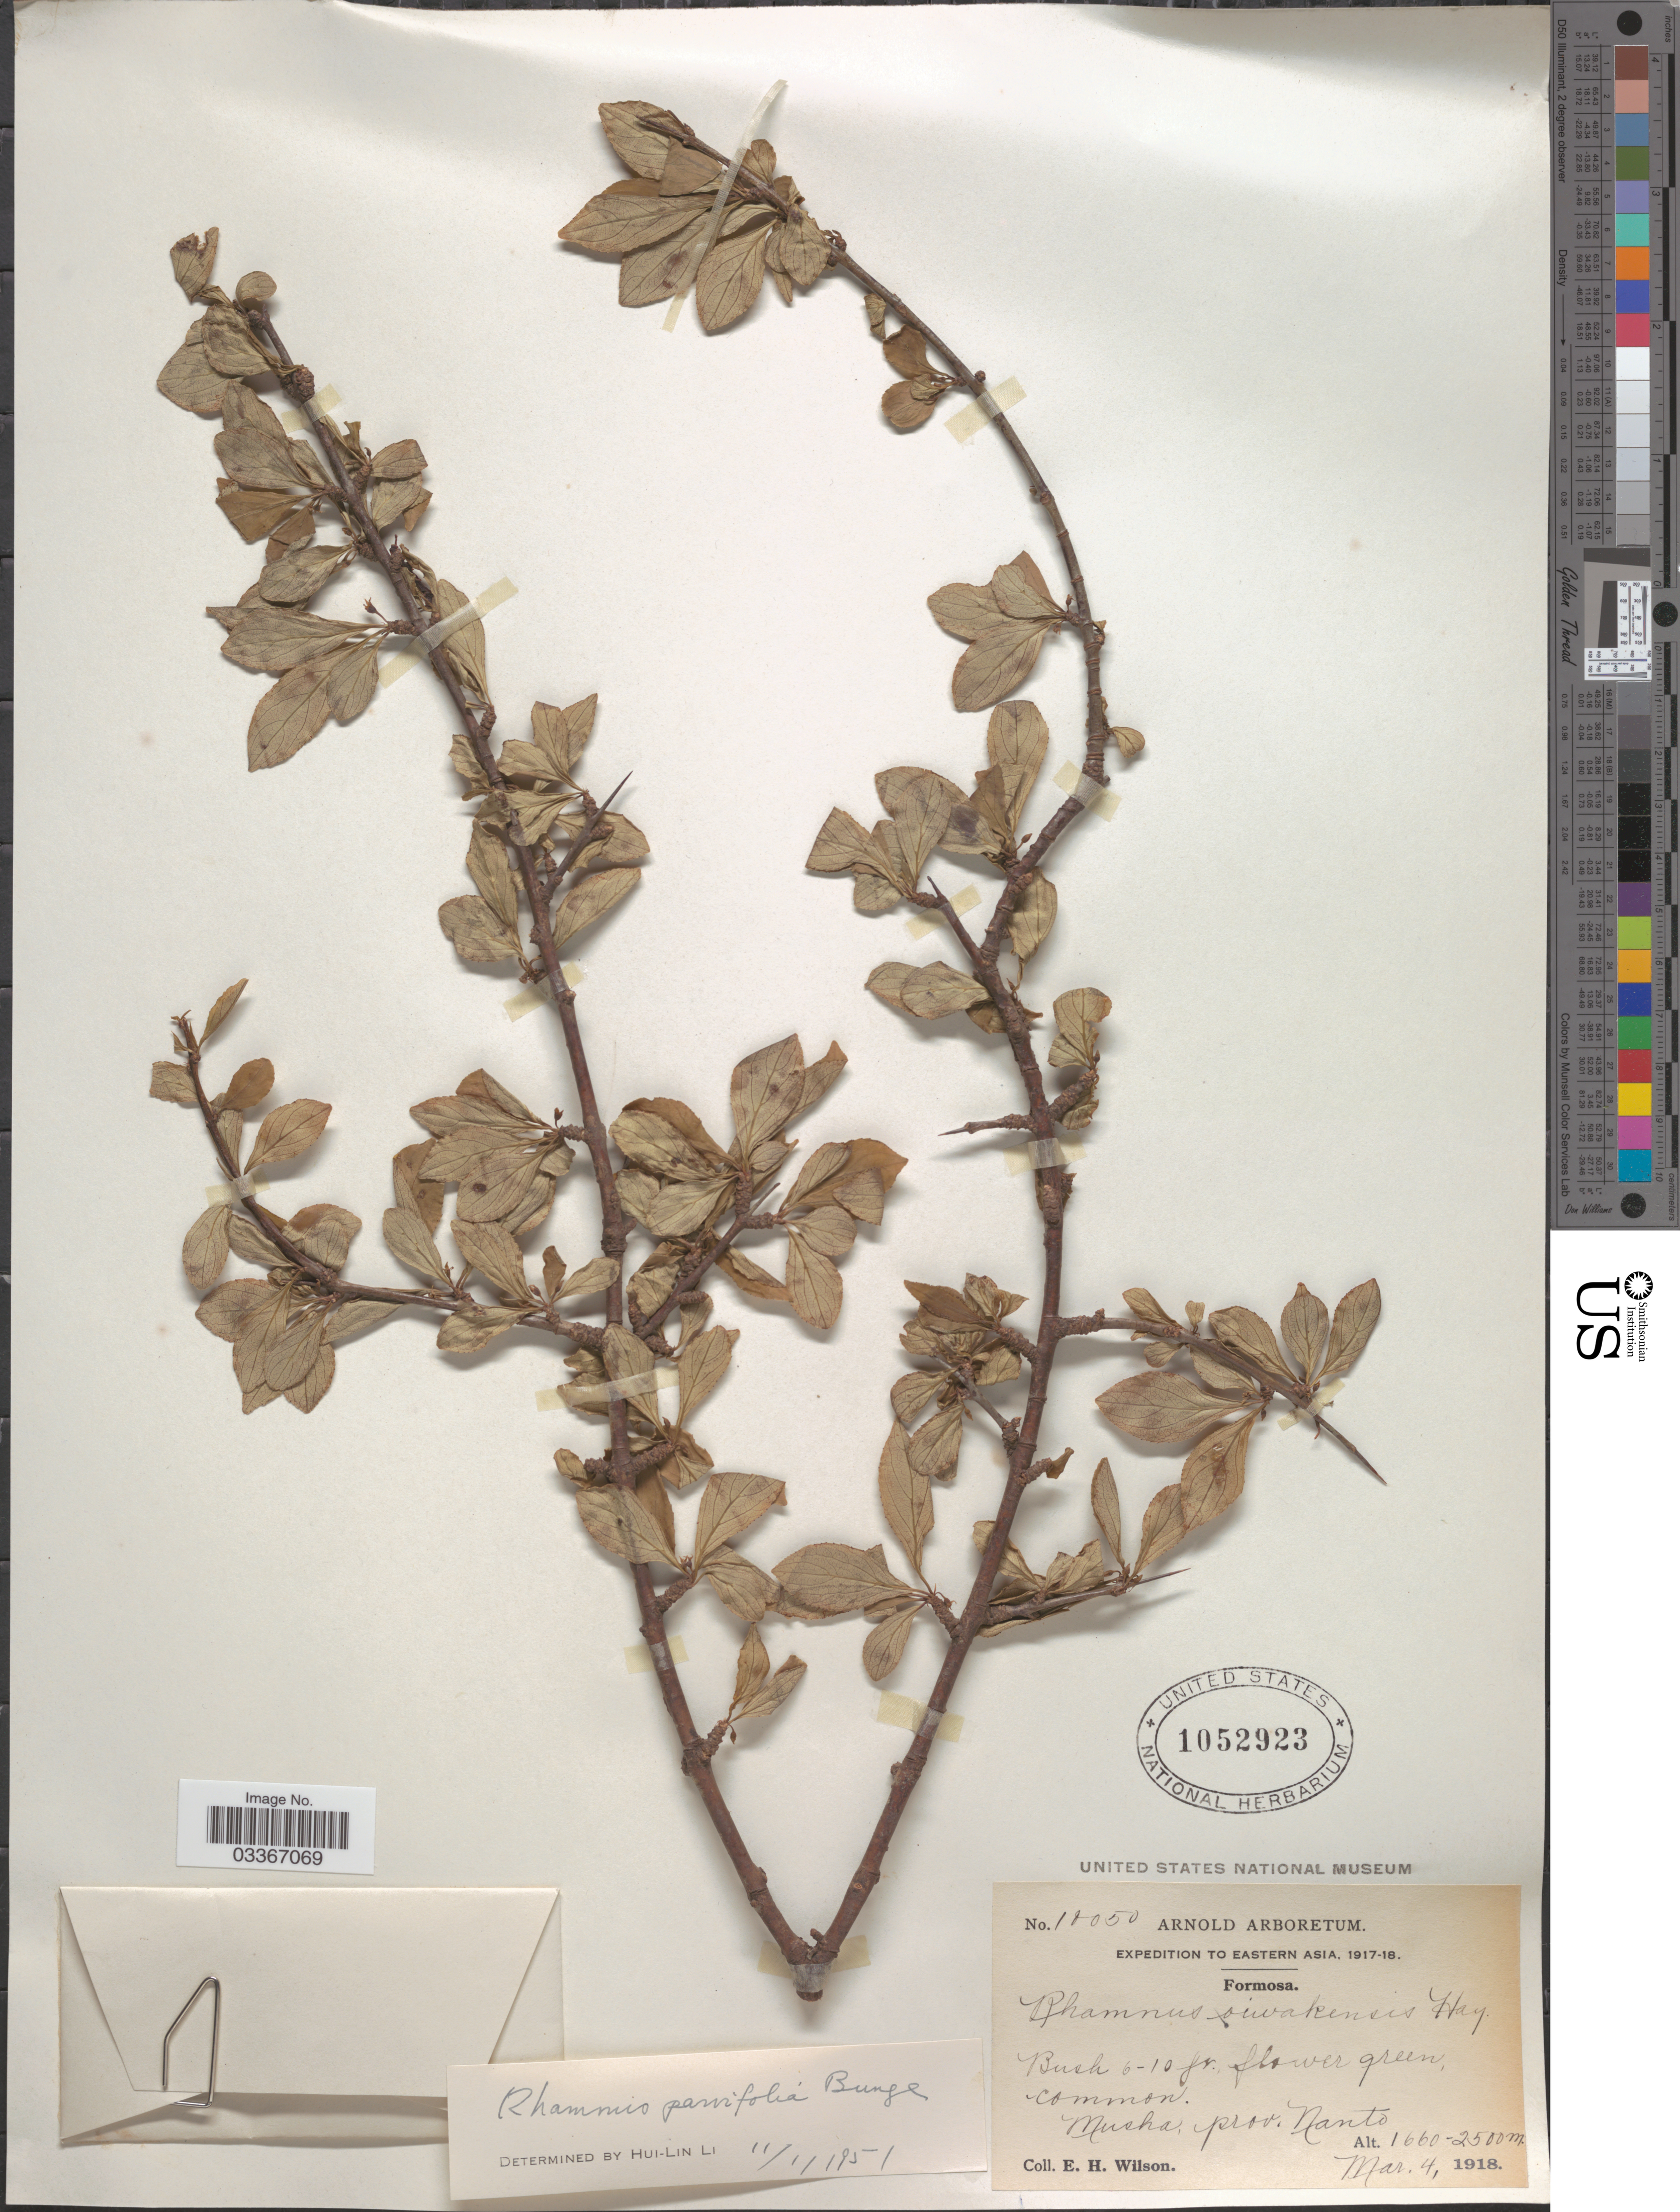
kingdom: Plantae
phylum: Tracheophyta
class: Magnoliopsida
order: Rosales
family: Rhamnaceae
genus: Rhamnus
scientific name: Rhamnus parvifolia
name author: Bunge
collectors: E. Wilson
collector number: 10050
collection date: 1918-03-04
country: Taiwan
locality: Eastern Asia. Formosa. Musha, prov. Nanto.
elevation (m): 1660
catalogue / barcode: US 1052923